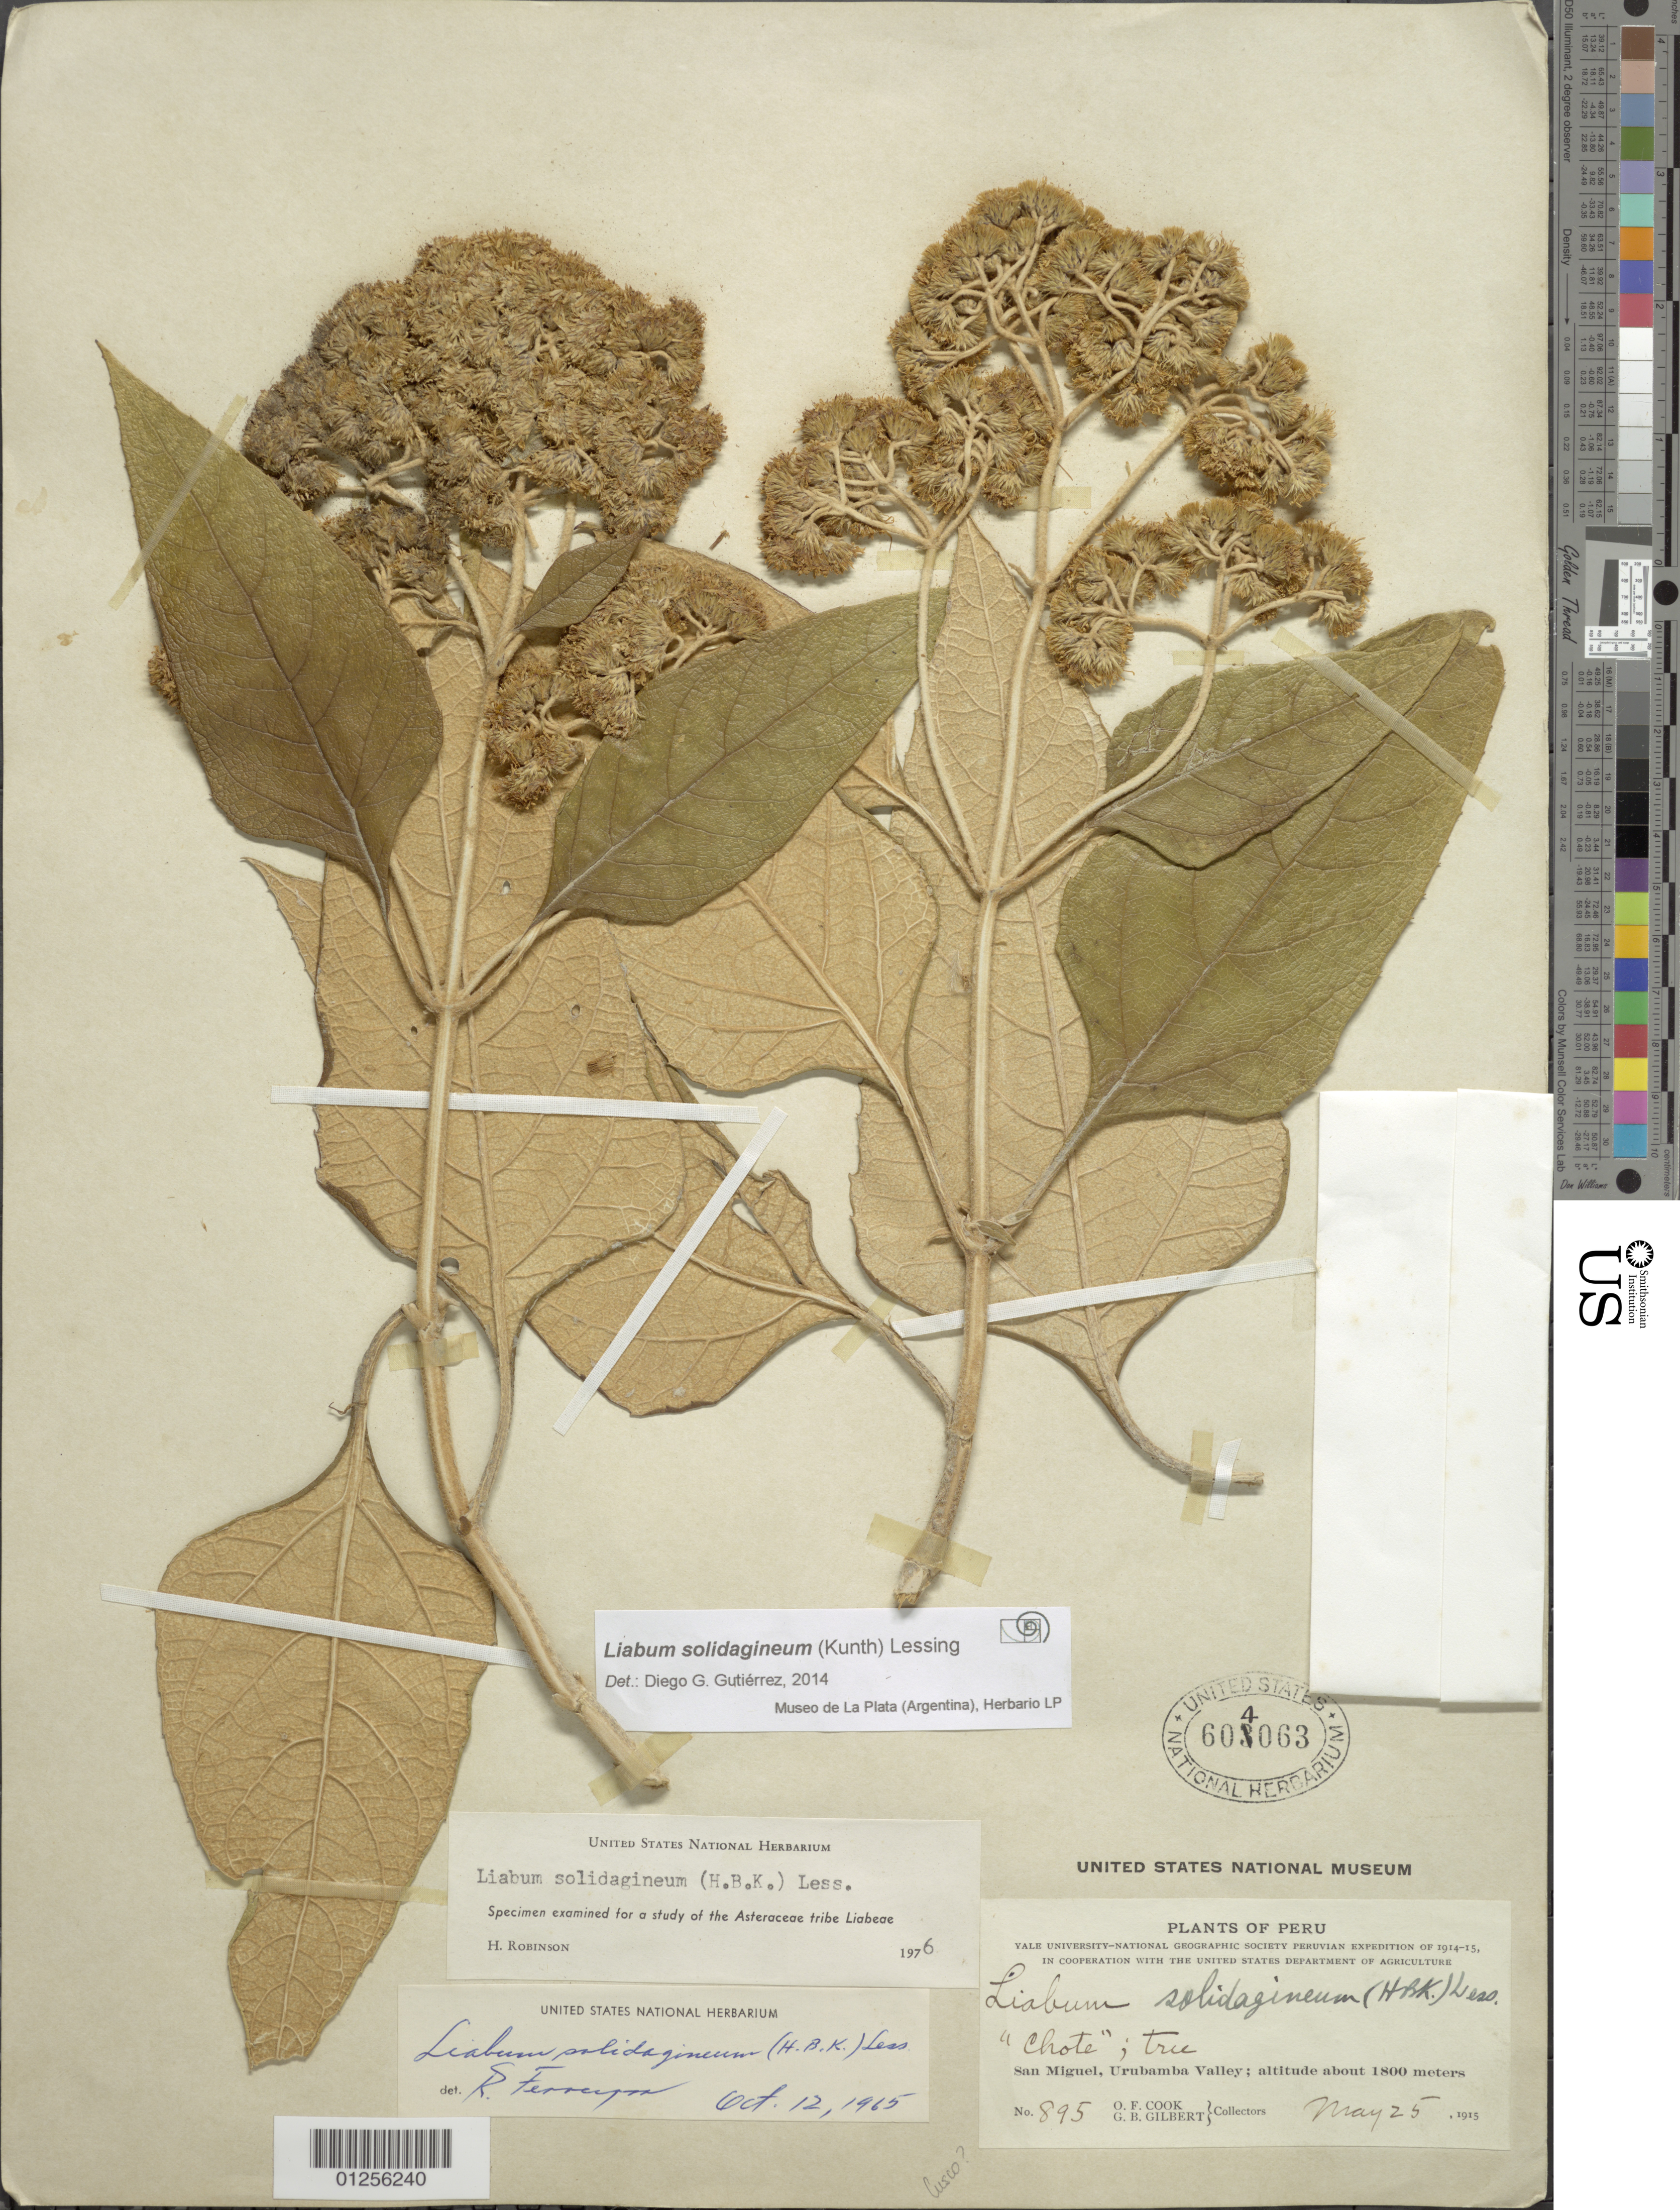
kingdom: Plantae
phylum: Tracheophyta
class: Magnoliopsida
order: Asterales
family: Asteraceae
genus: Liabum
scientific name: Liabum solidagineum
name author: (Kunth) Less.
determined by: Gutierrez, D. G.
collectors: O. F. Cook & G. B. Gilbert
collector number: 895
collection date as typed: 25 May 1915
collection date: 1915-05-25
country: Peru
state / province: Cajamarca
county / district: San Miguel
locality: Urubamba Valley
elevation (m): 1800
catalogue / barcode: US 604063